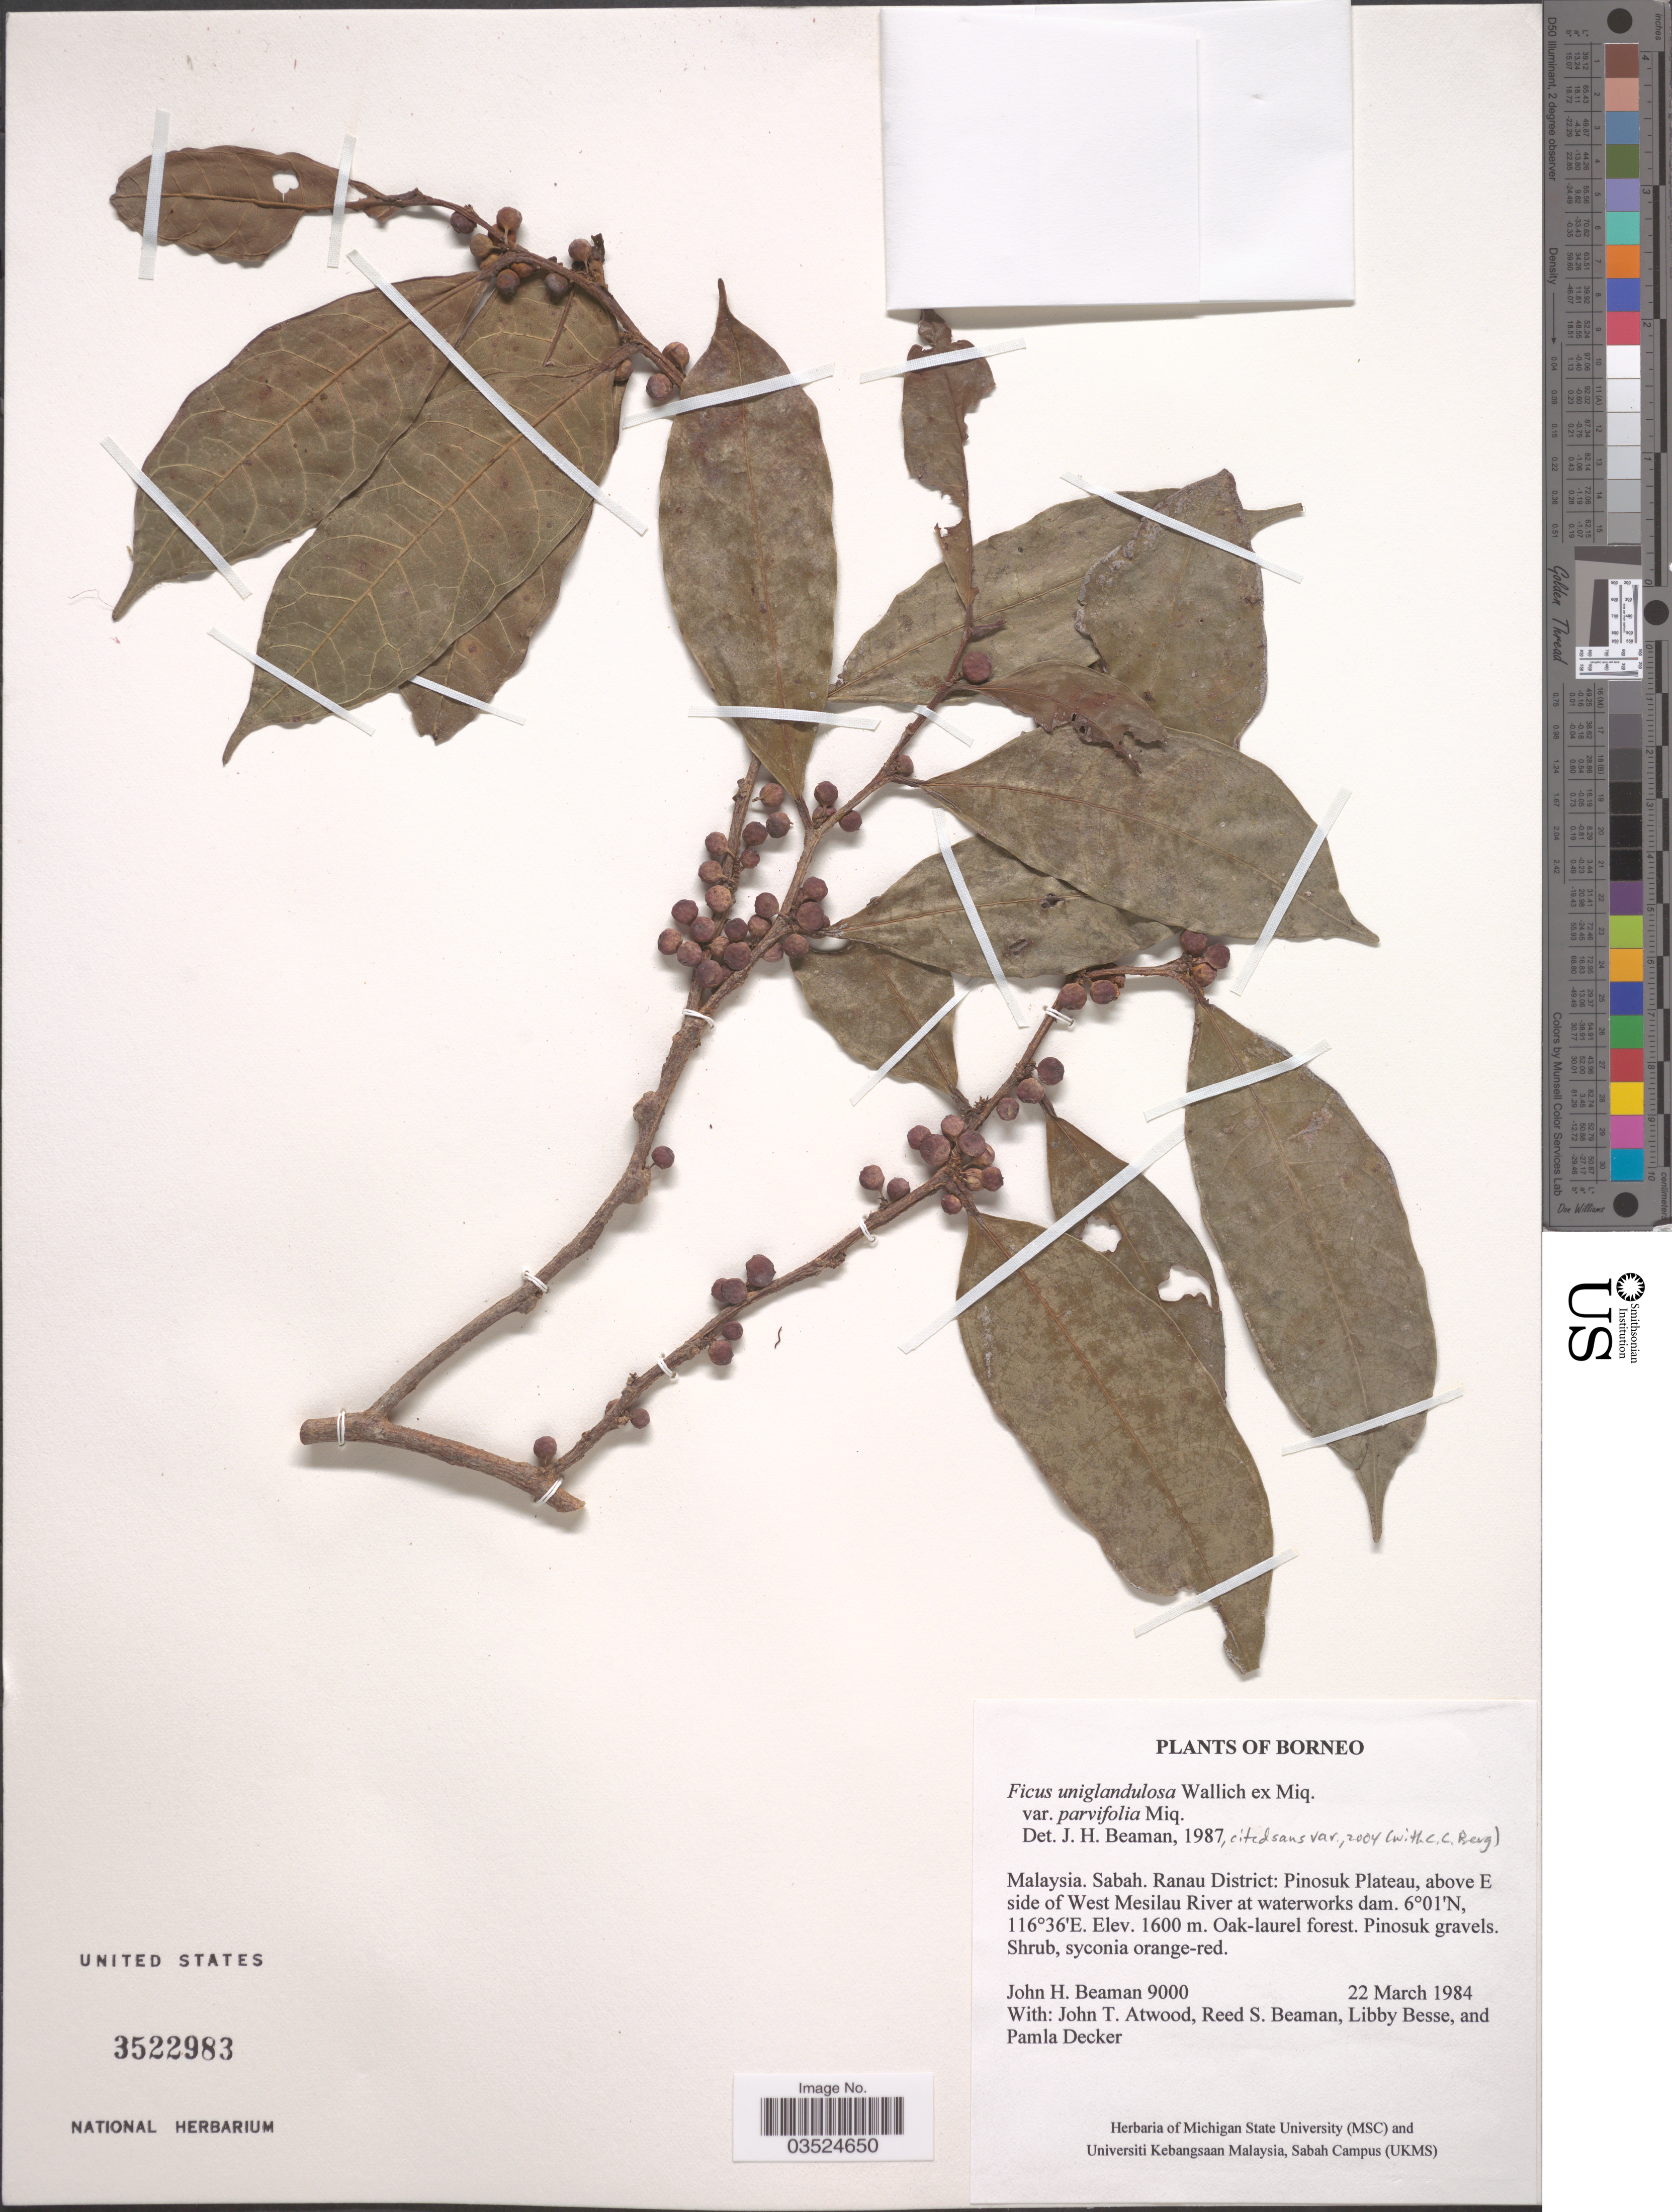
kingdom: Plantae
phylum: Tracheophyta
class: Magnoliopsida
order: Rosales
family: Moraceae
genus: Ficus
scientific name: Ficus uniglandulosa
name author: Wall.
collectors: J. H. Beaman, J. T. Atwood, R. S. Beaman, L. Besse & P. Decker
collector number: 9000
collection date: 1984-03-22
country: Malaysia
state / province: Sabah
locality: Borneo. Ranau District: Pinosuk Plateau above E side of West Mesilau River at waterworks dam.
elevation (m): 1600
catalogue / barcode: US 3522983